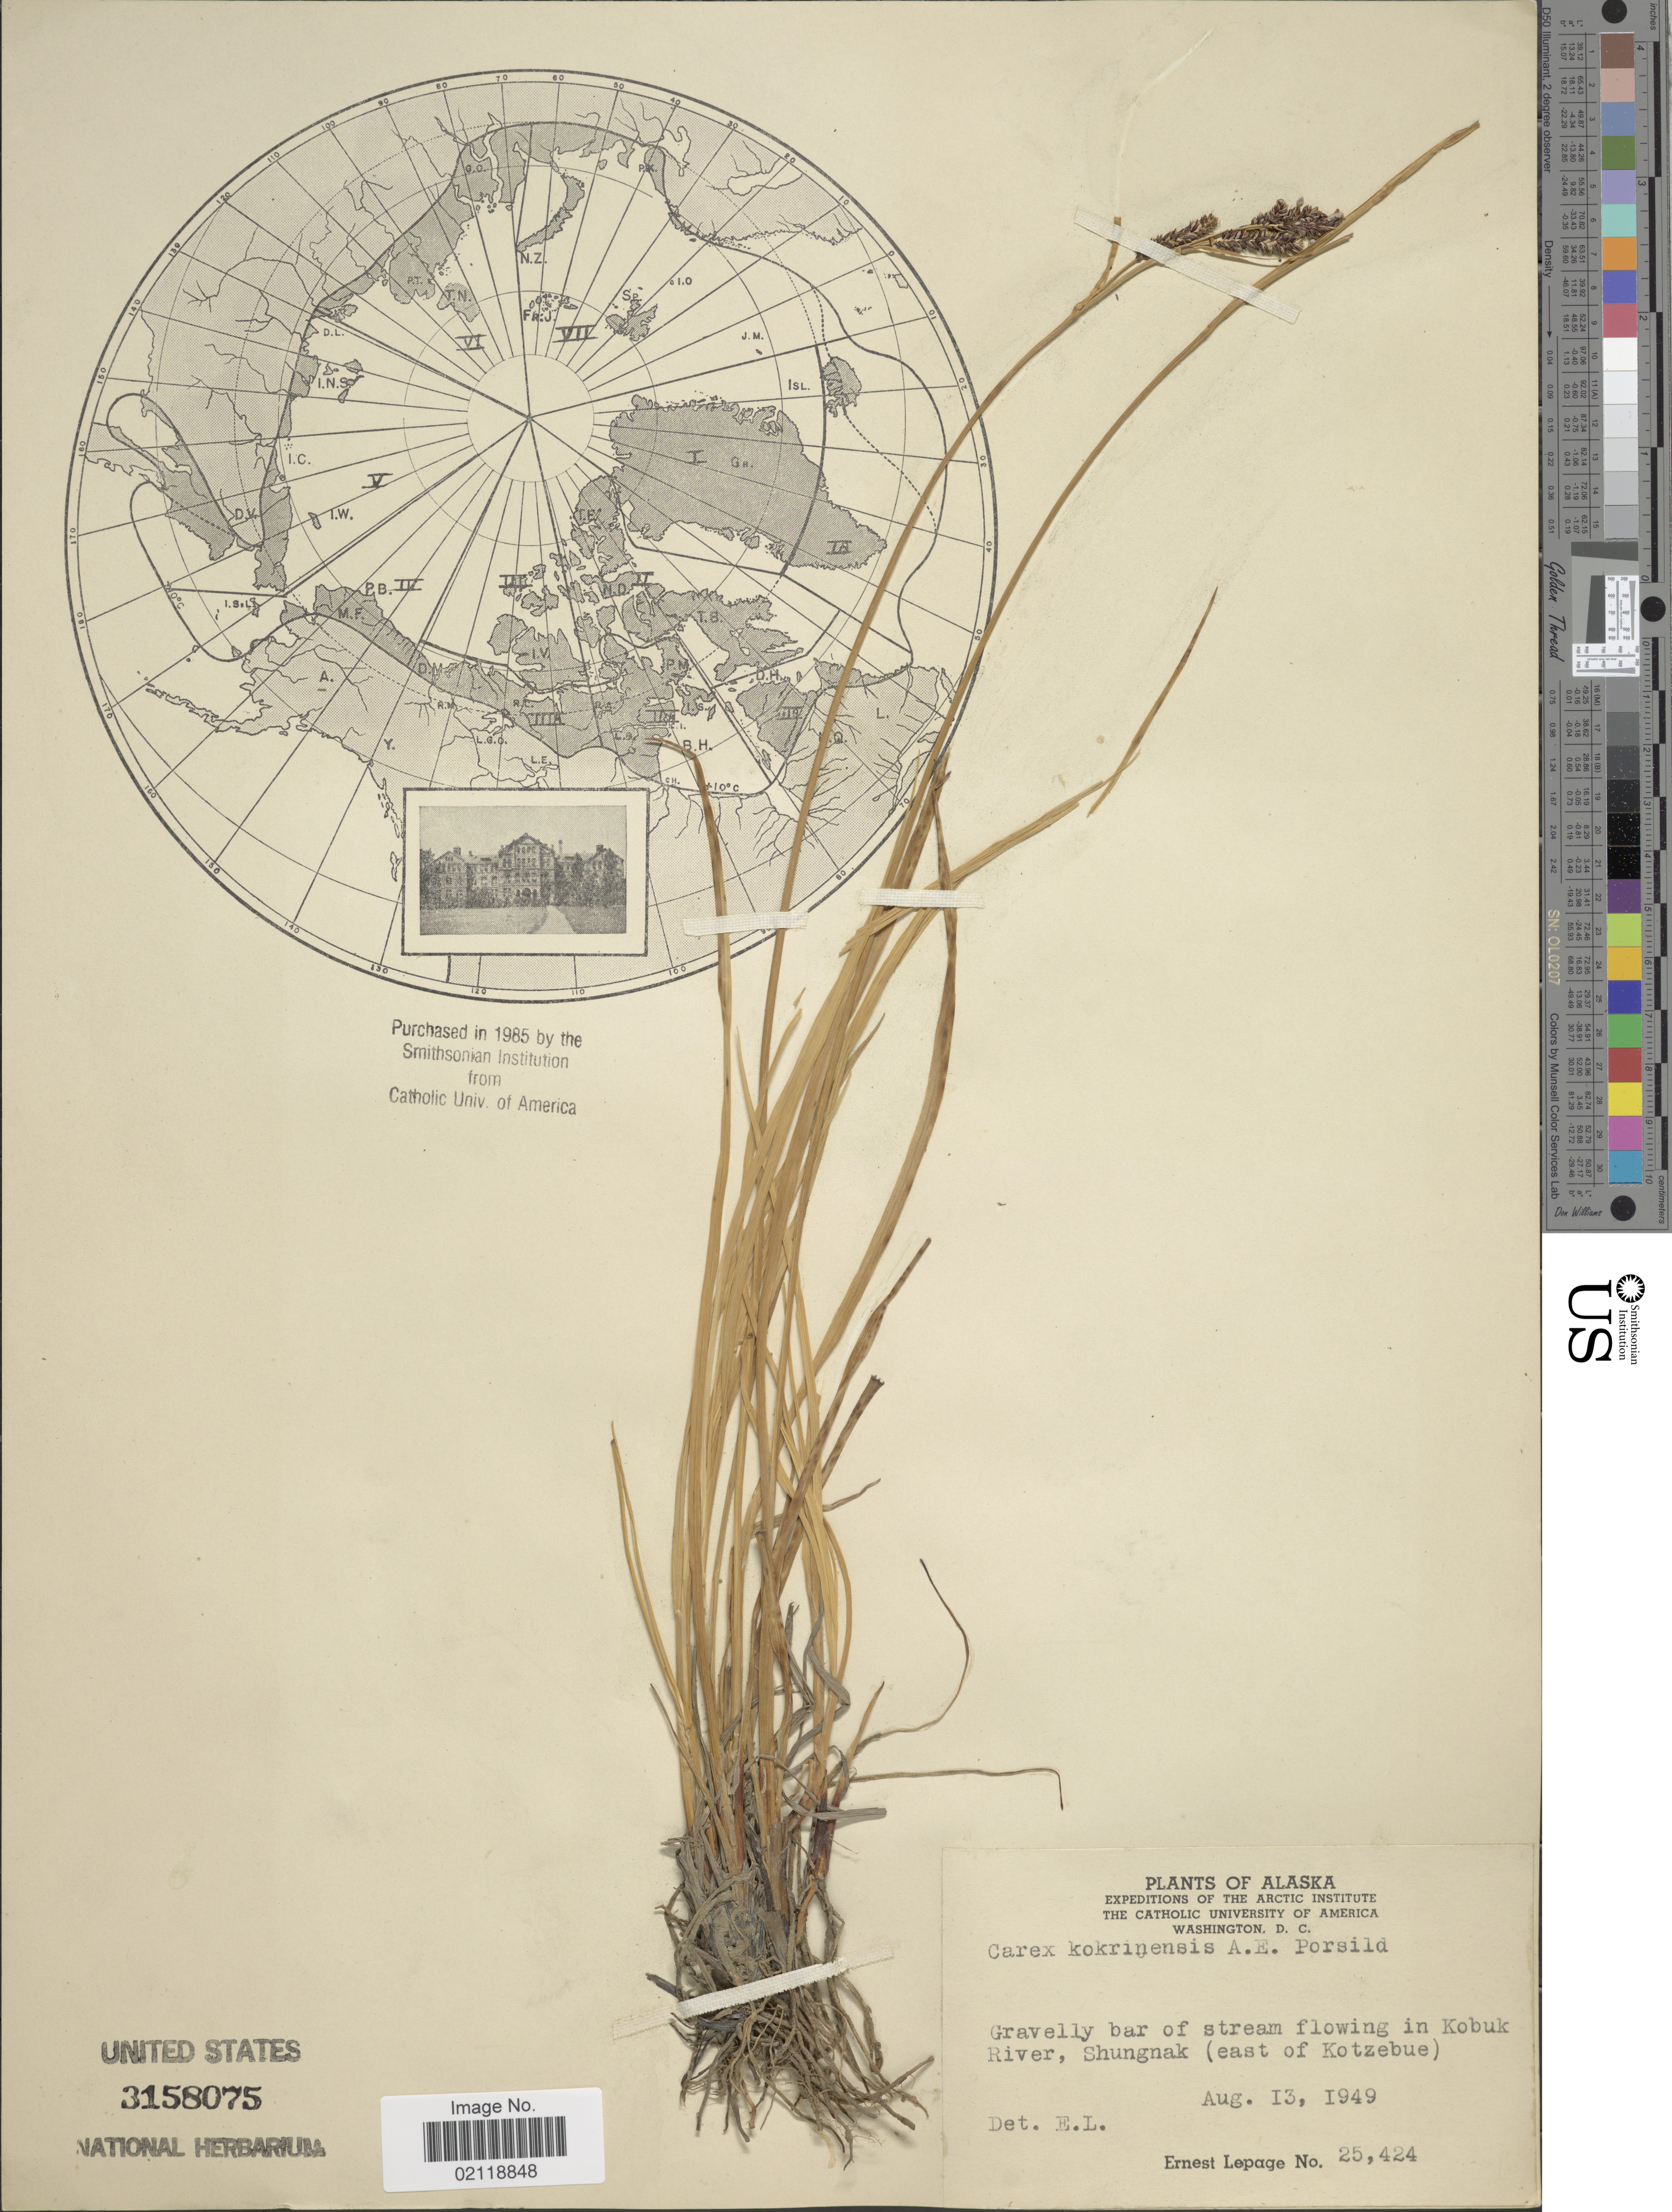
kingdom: Plantae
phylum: Tracheophyta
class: Liliopsida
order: Poales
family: Cyperaceae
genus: Carex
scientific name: Carex eleusinoides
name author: Turcz. ex Kunth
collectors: E. Lepage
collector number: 25424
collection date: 1949-08-13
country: United States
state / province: Alaska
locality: Gravelly bar of stream flowing in Kobuk River, Shungnak (east of Kotzebue).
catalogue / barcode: US 3158075